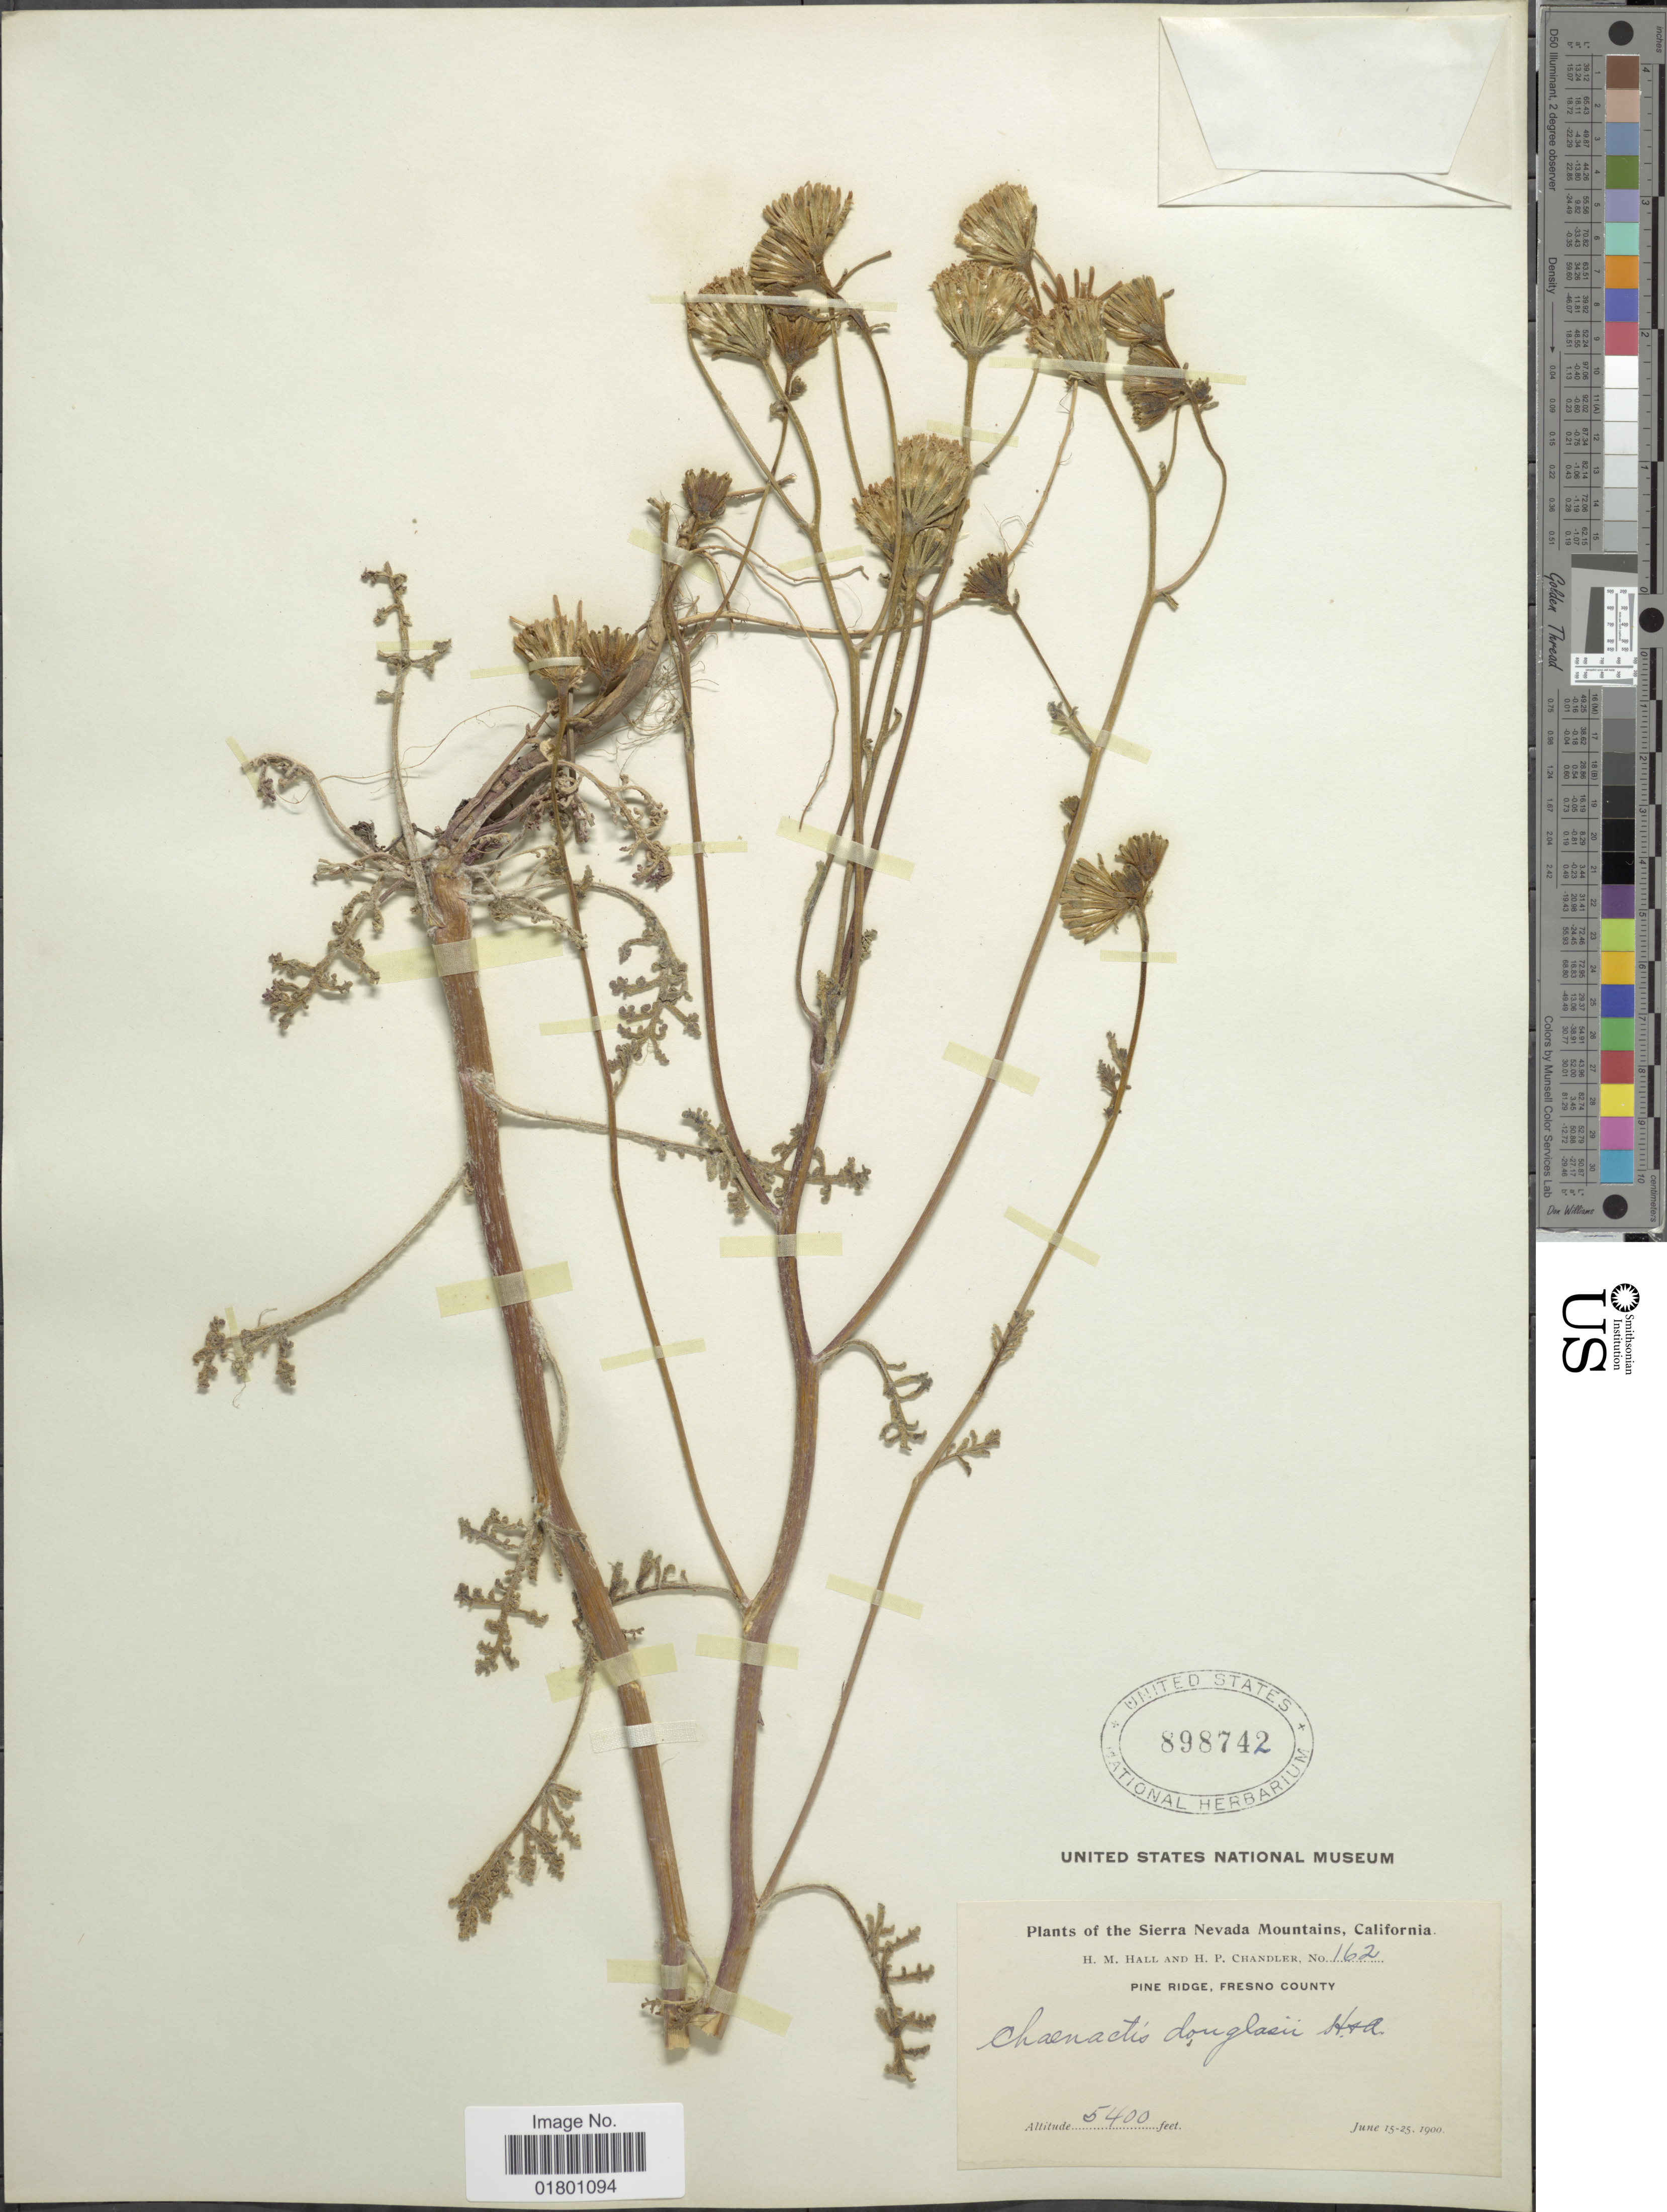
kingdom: Plantae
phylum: Tracheophyta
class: Magnoliopsida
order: Asterales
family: Asteraceae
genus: Chaenactis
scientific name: Chaenactis douglasii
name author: Hook. & Arn.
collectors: H. M. Hall & H. Chandler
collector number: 162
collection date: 1900-06-15/1900-06-25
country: United States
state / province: California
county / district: Fresno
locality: Sierra Nevada Mountains, Pine Ridge, Fresno County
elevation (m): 1646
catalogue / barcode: US 898742